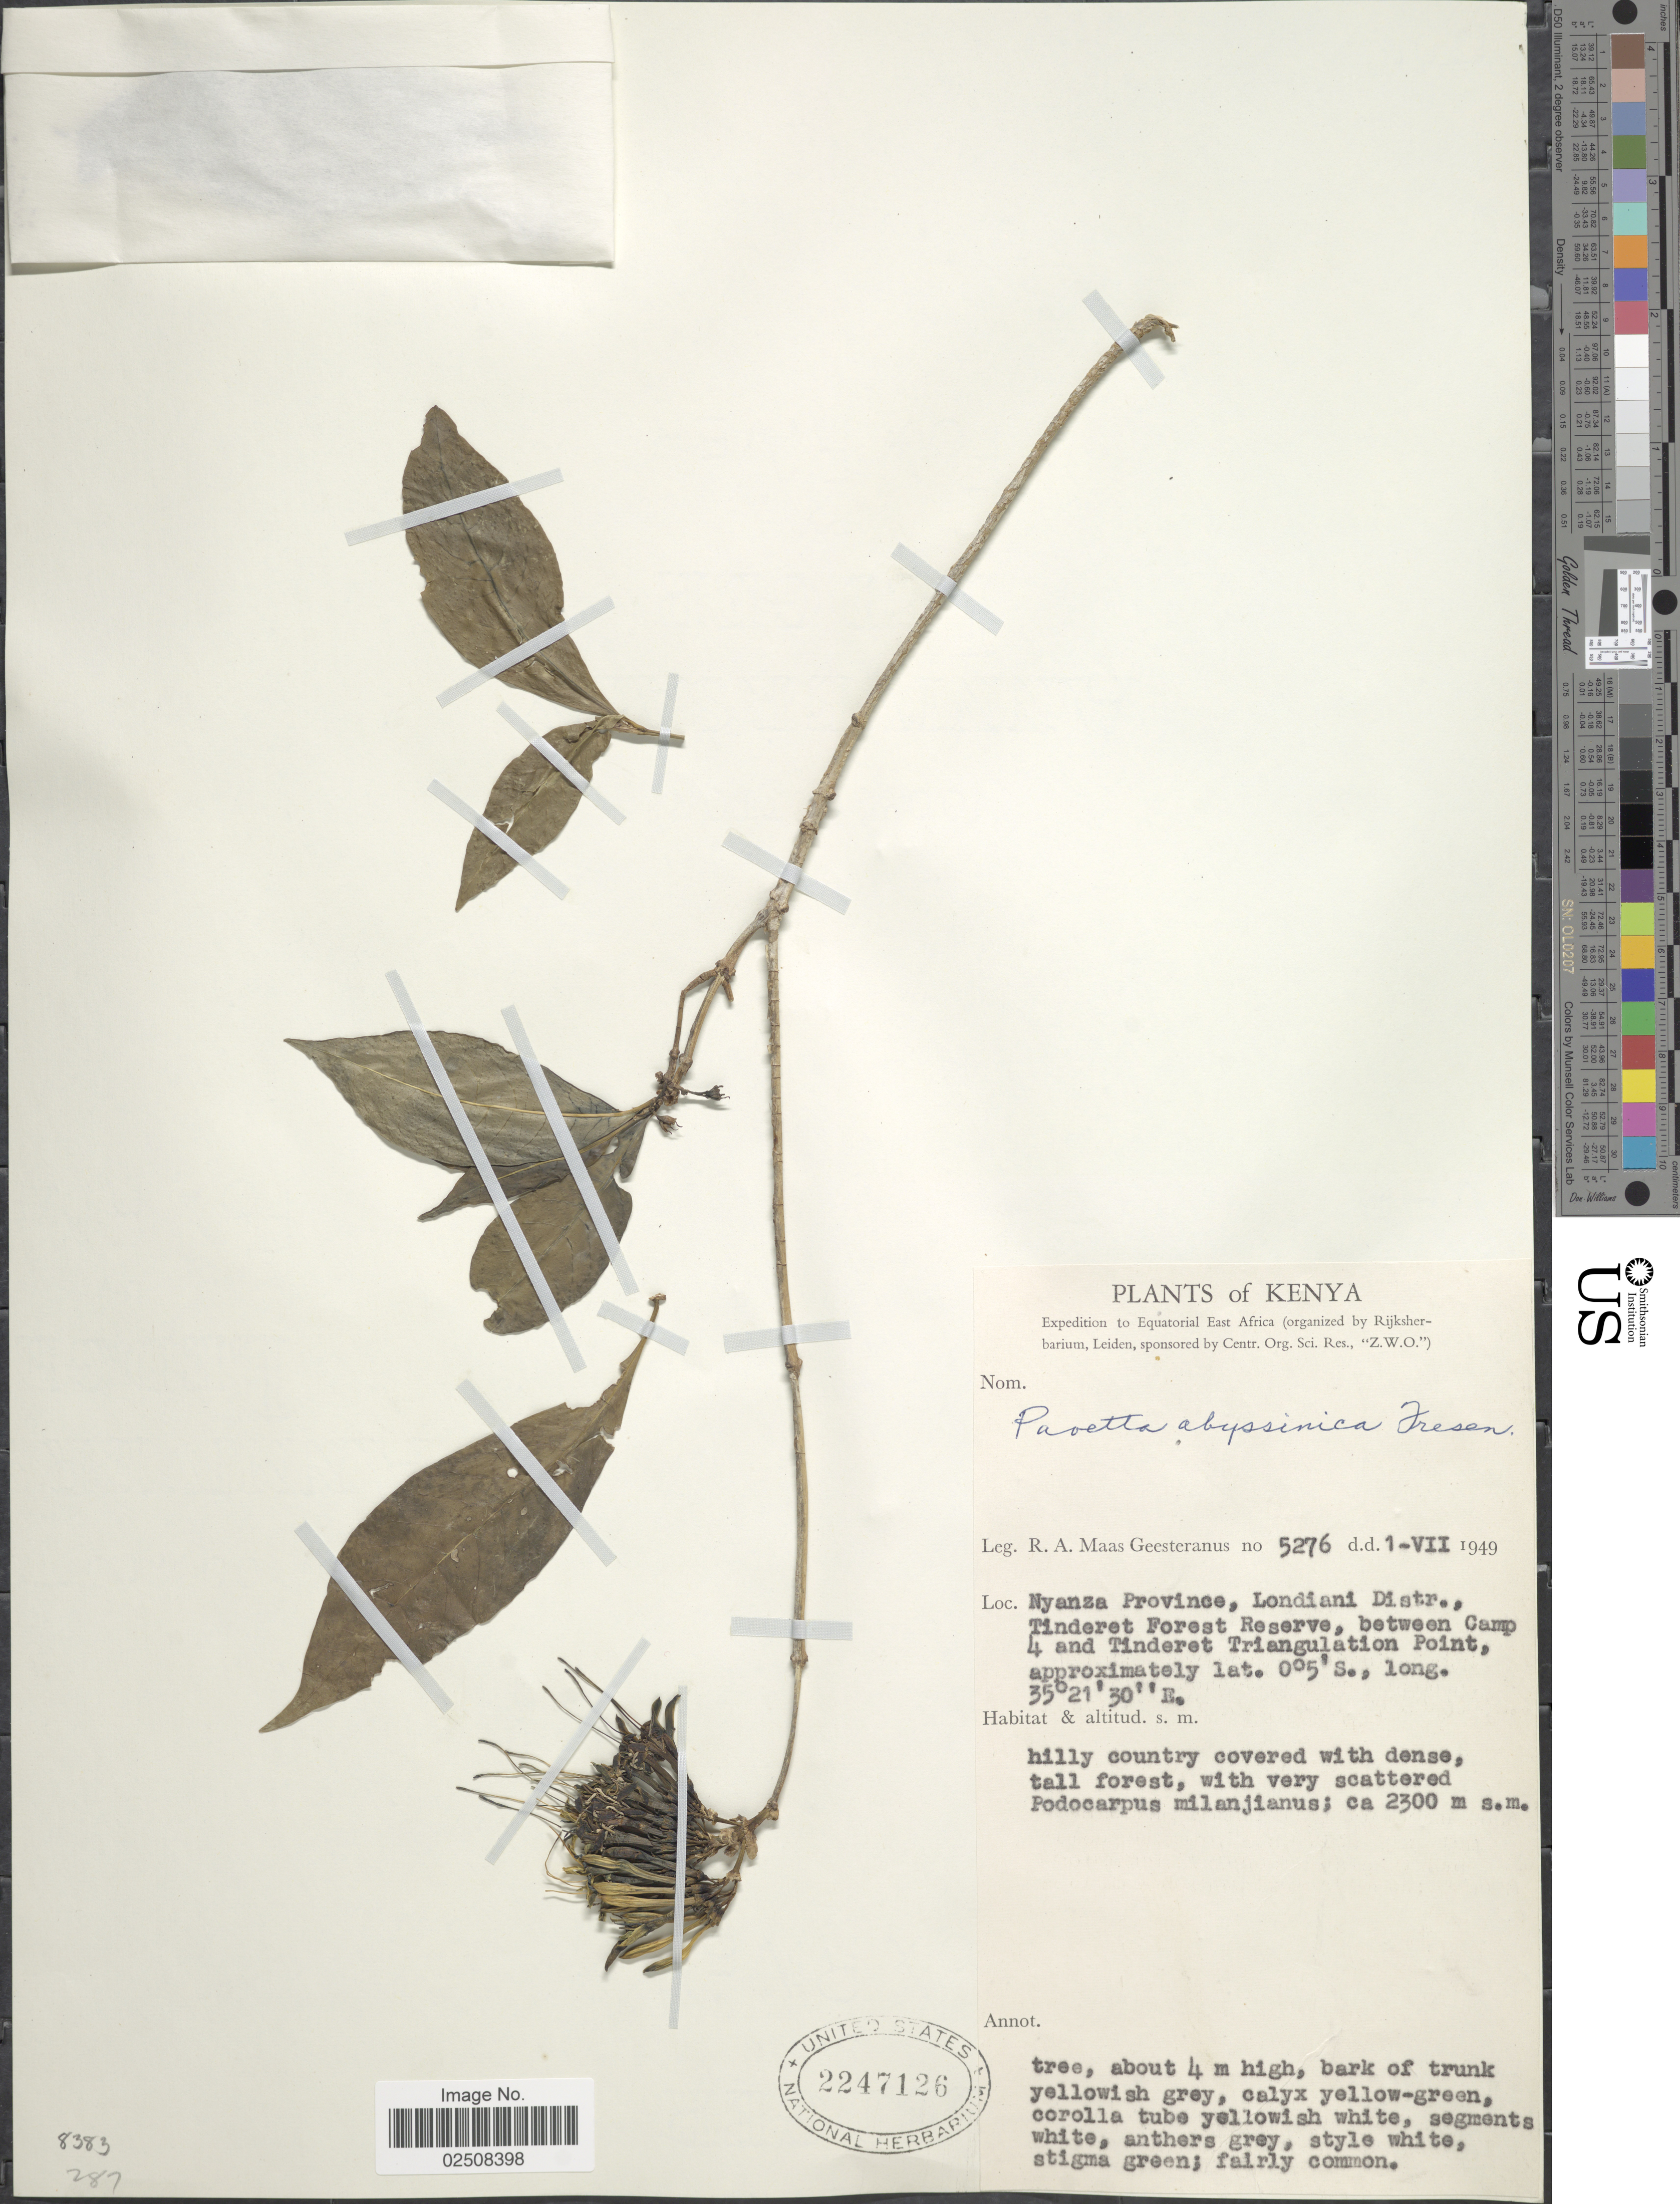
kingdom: Plantae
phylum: Tracheophyta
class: Magnoliopsida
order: Gentianales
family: Rubiaceae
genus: Pavetta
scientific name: Pavetta abyssinica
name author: Fresen.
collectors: R. A. Maas Geesteranus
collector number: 5276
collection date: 1949-07-01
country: Kenya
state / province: Kericho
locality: Nyanza Province, Londiani Distr., Tinderet Forest Reserve, between Camp 4 and Tinderet Triangulation Point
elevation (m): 2300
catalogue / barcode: US 2247126